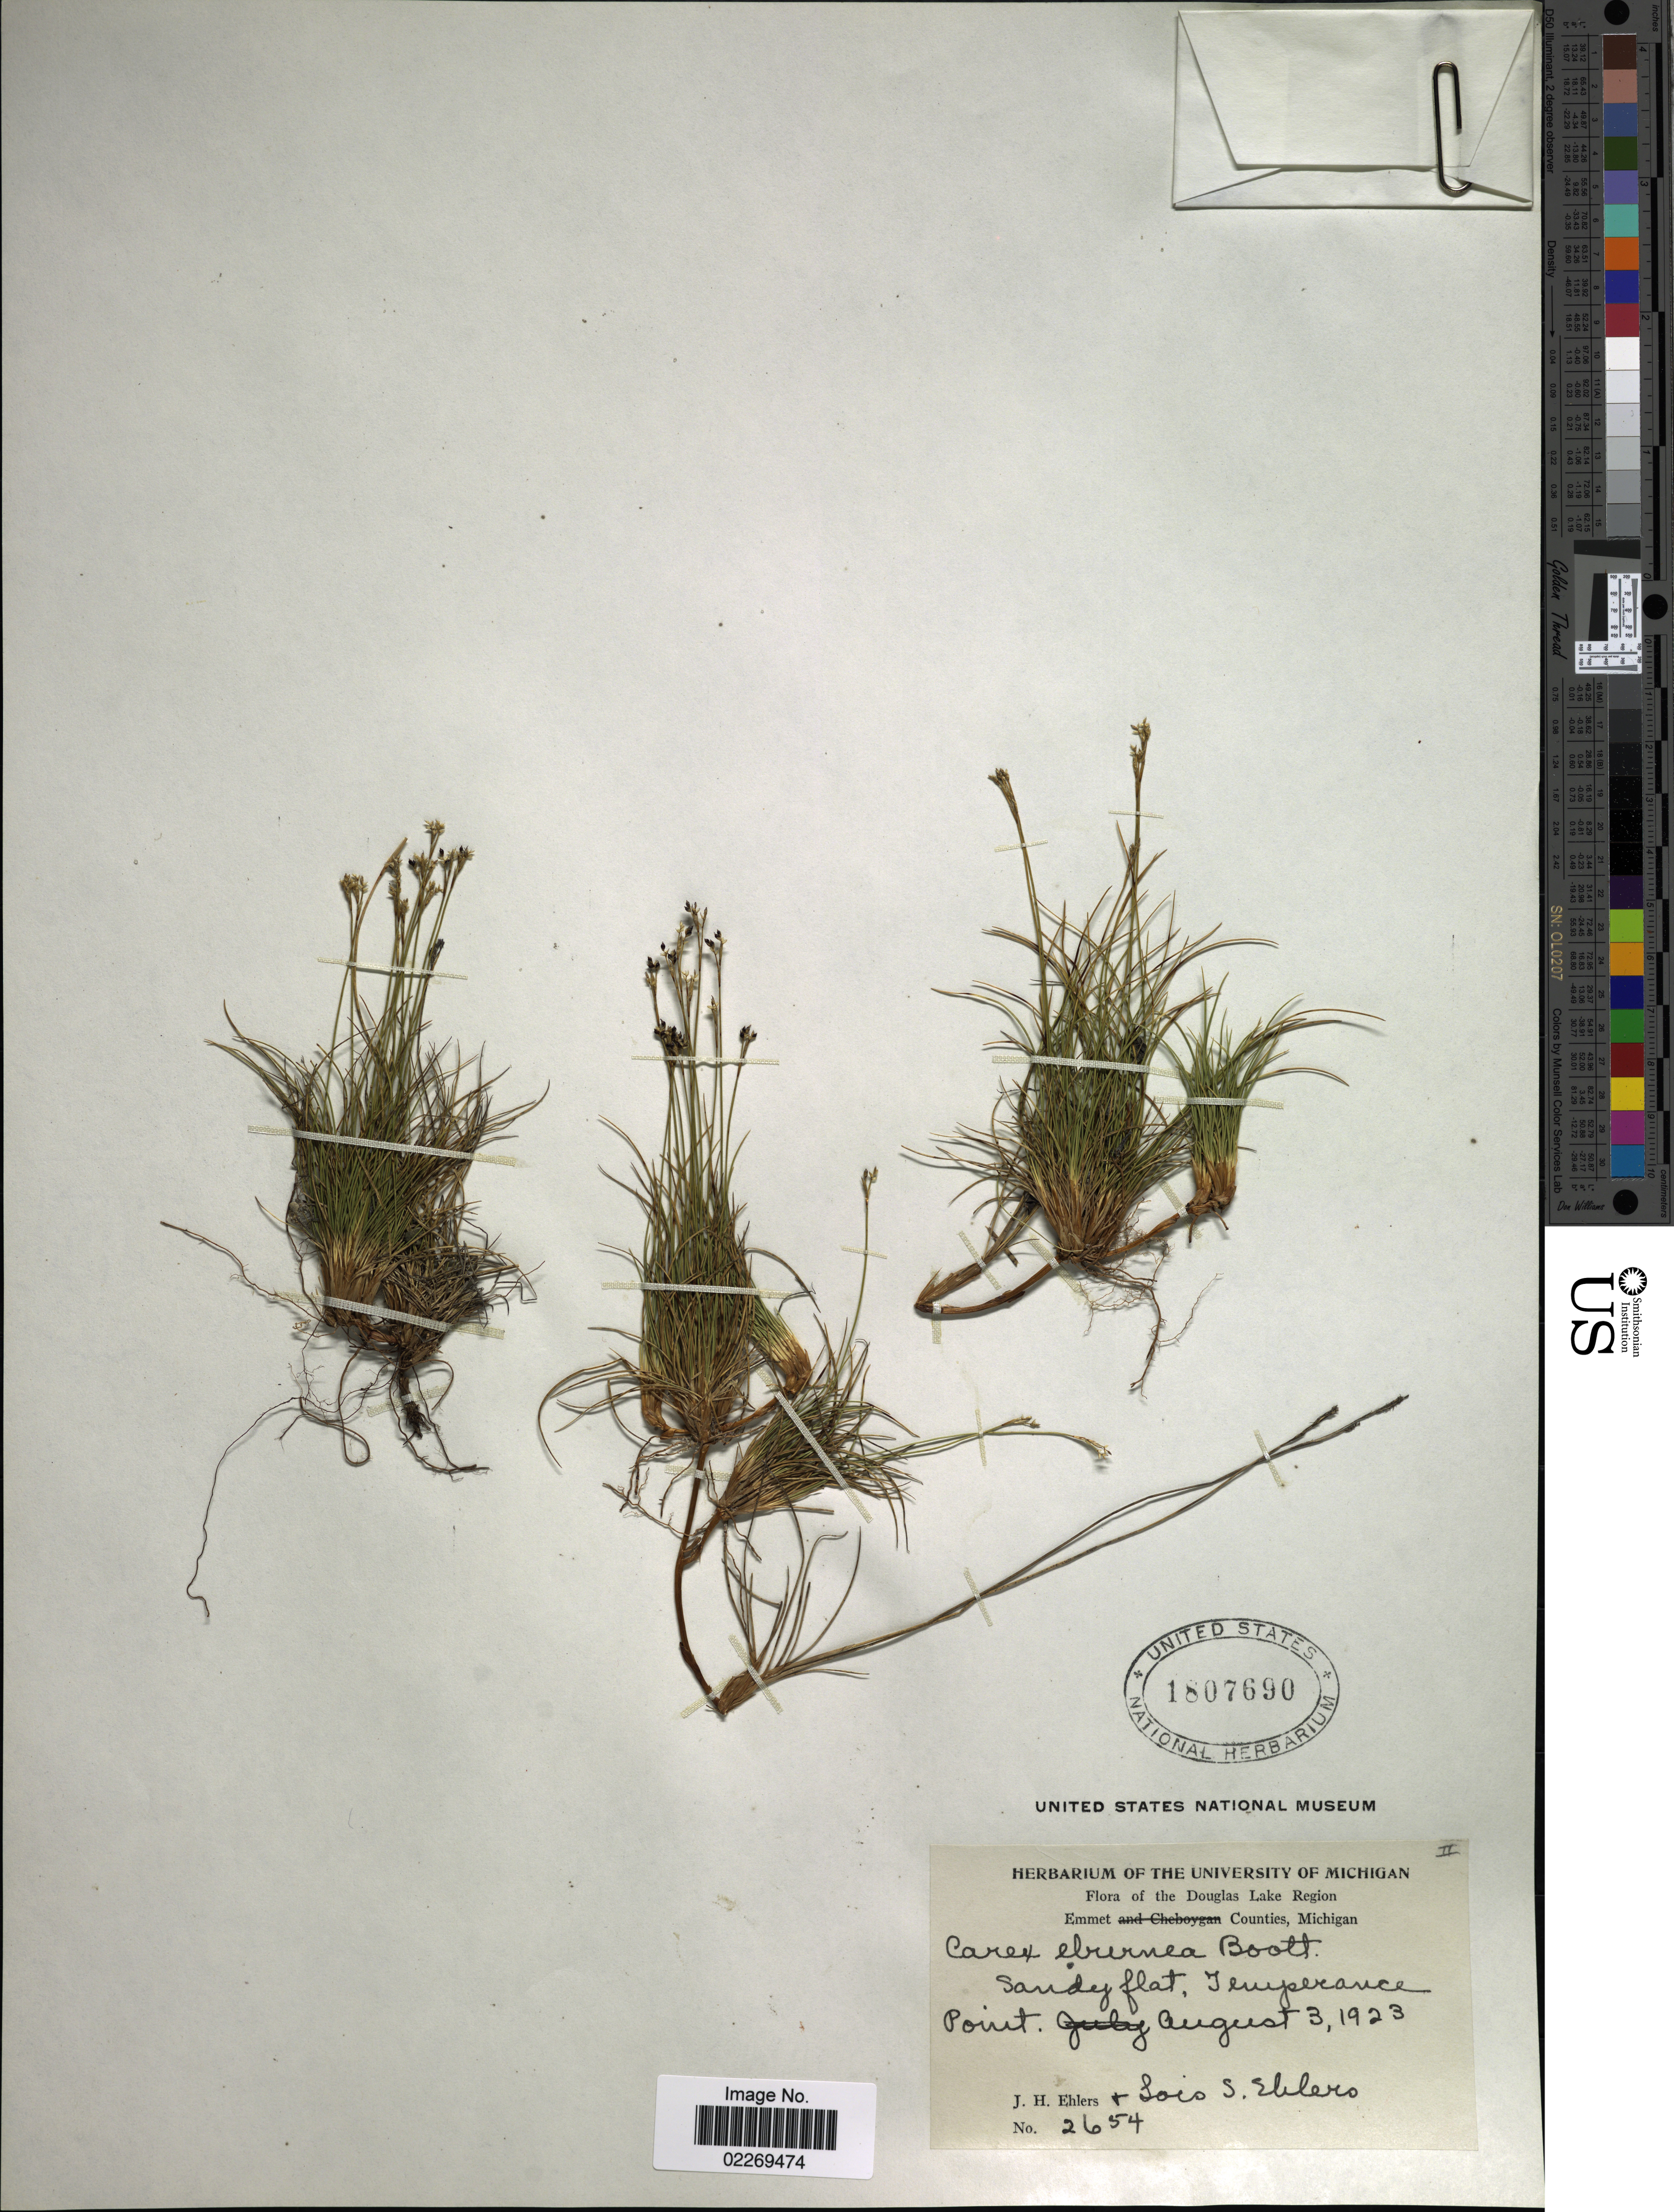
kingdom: Plantae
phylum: Tracheophyta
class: Liliopsida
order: Poales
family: Cyperaceae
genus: Carex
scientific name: Carex eburnea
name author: Boott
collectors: J. H. Ehlers & L. Ehlers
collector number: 2654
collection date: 1923-08-03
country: United States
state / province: Michigan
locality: Douglas Lake Region, Emmet Counties, Temperance Point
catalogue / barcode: US 1807690